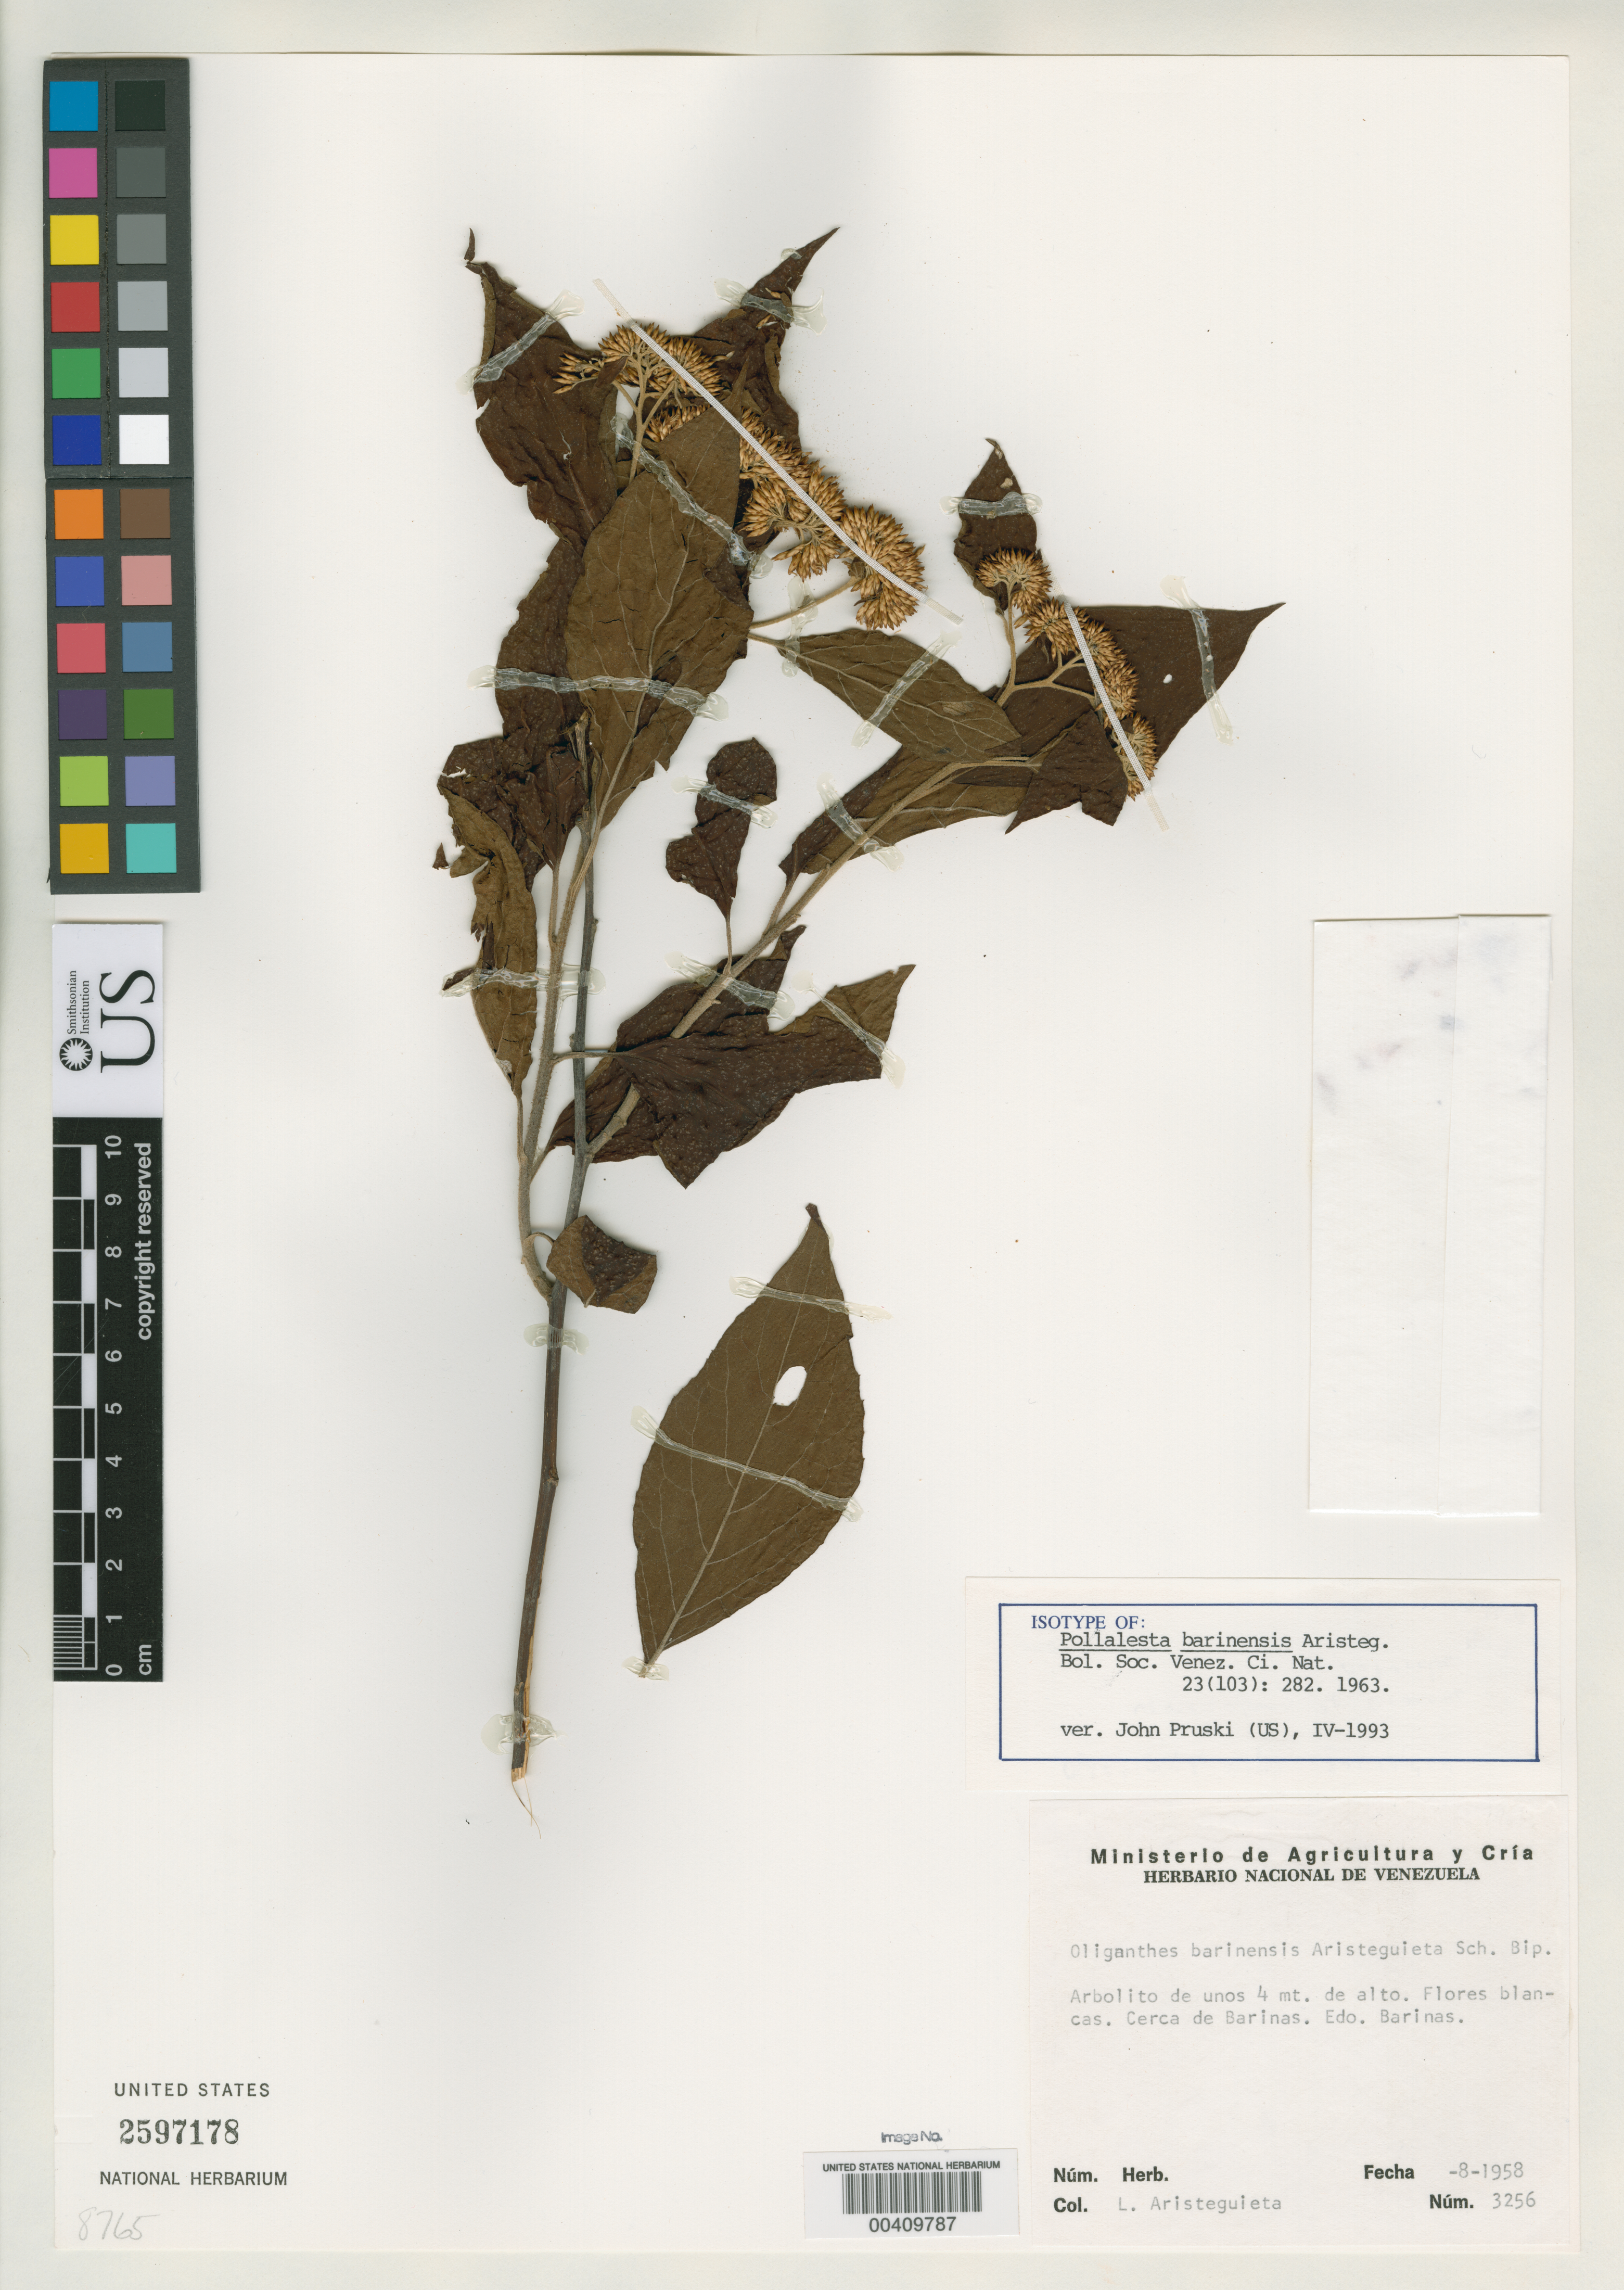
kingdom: Plantae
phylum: Tracheophyta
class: Magnoliopsida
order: Asterales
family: Asteraceae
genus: Pollalesta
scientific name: Pollalesta barinensis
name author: Aristeg.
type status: Isotype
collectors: L. Aristeguieta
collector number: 3256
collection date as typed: Aug 1958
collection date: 1958-08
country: Venezuela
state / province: Barinas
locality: Near Barinas.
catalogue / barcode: US 2597178